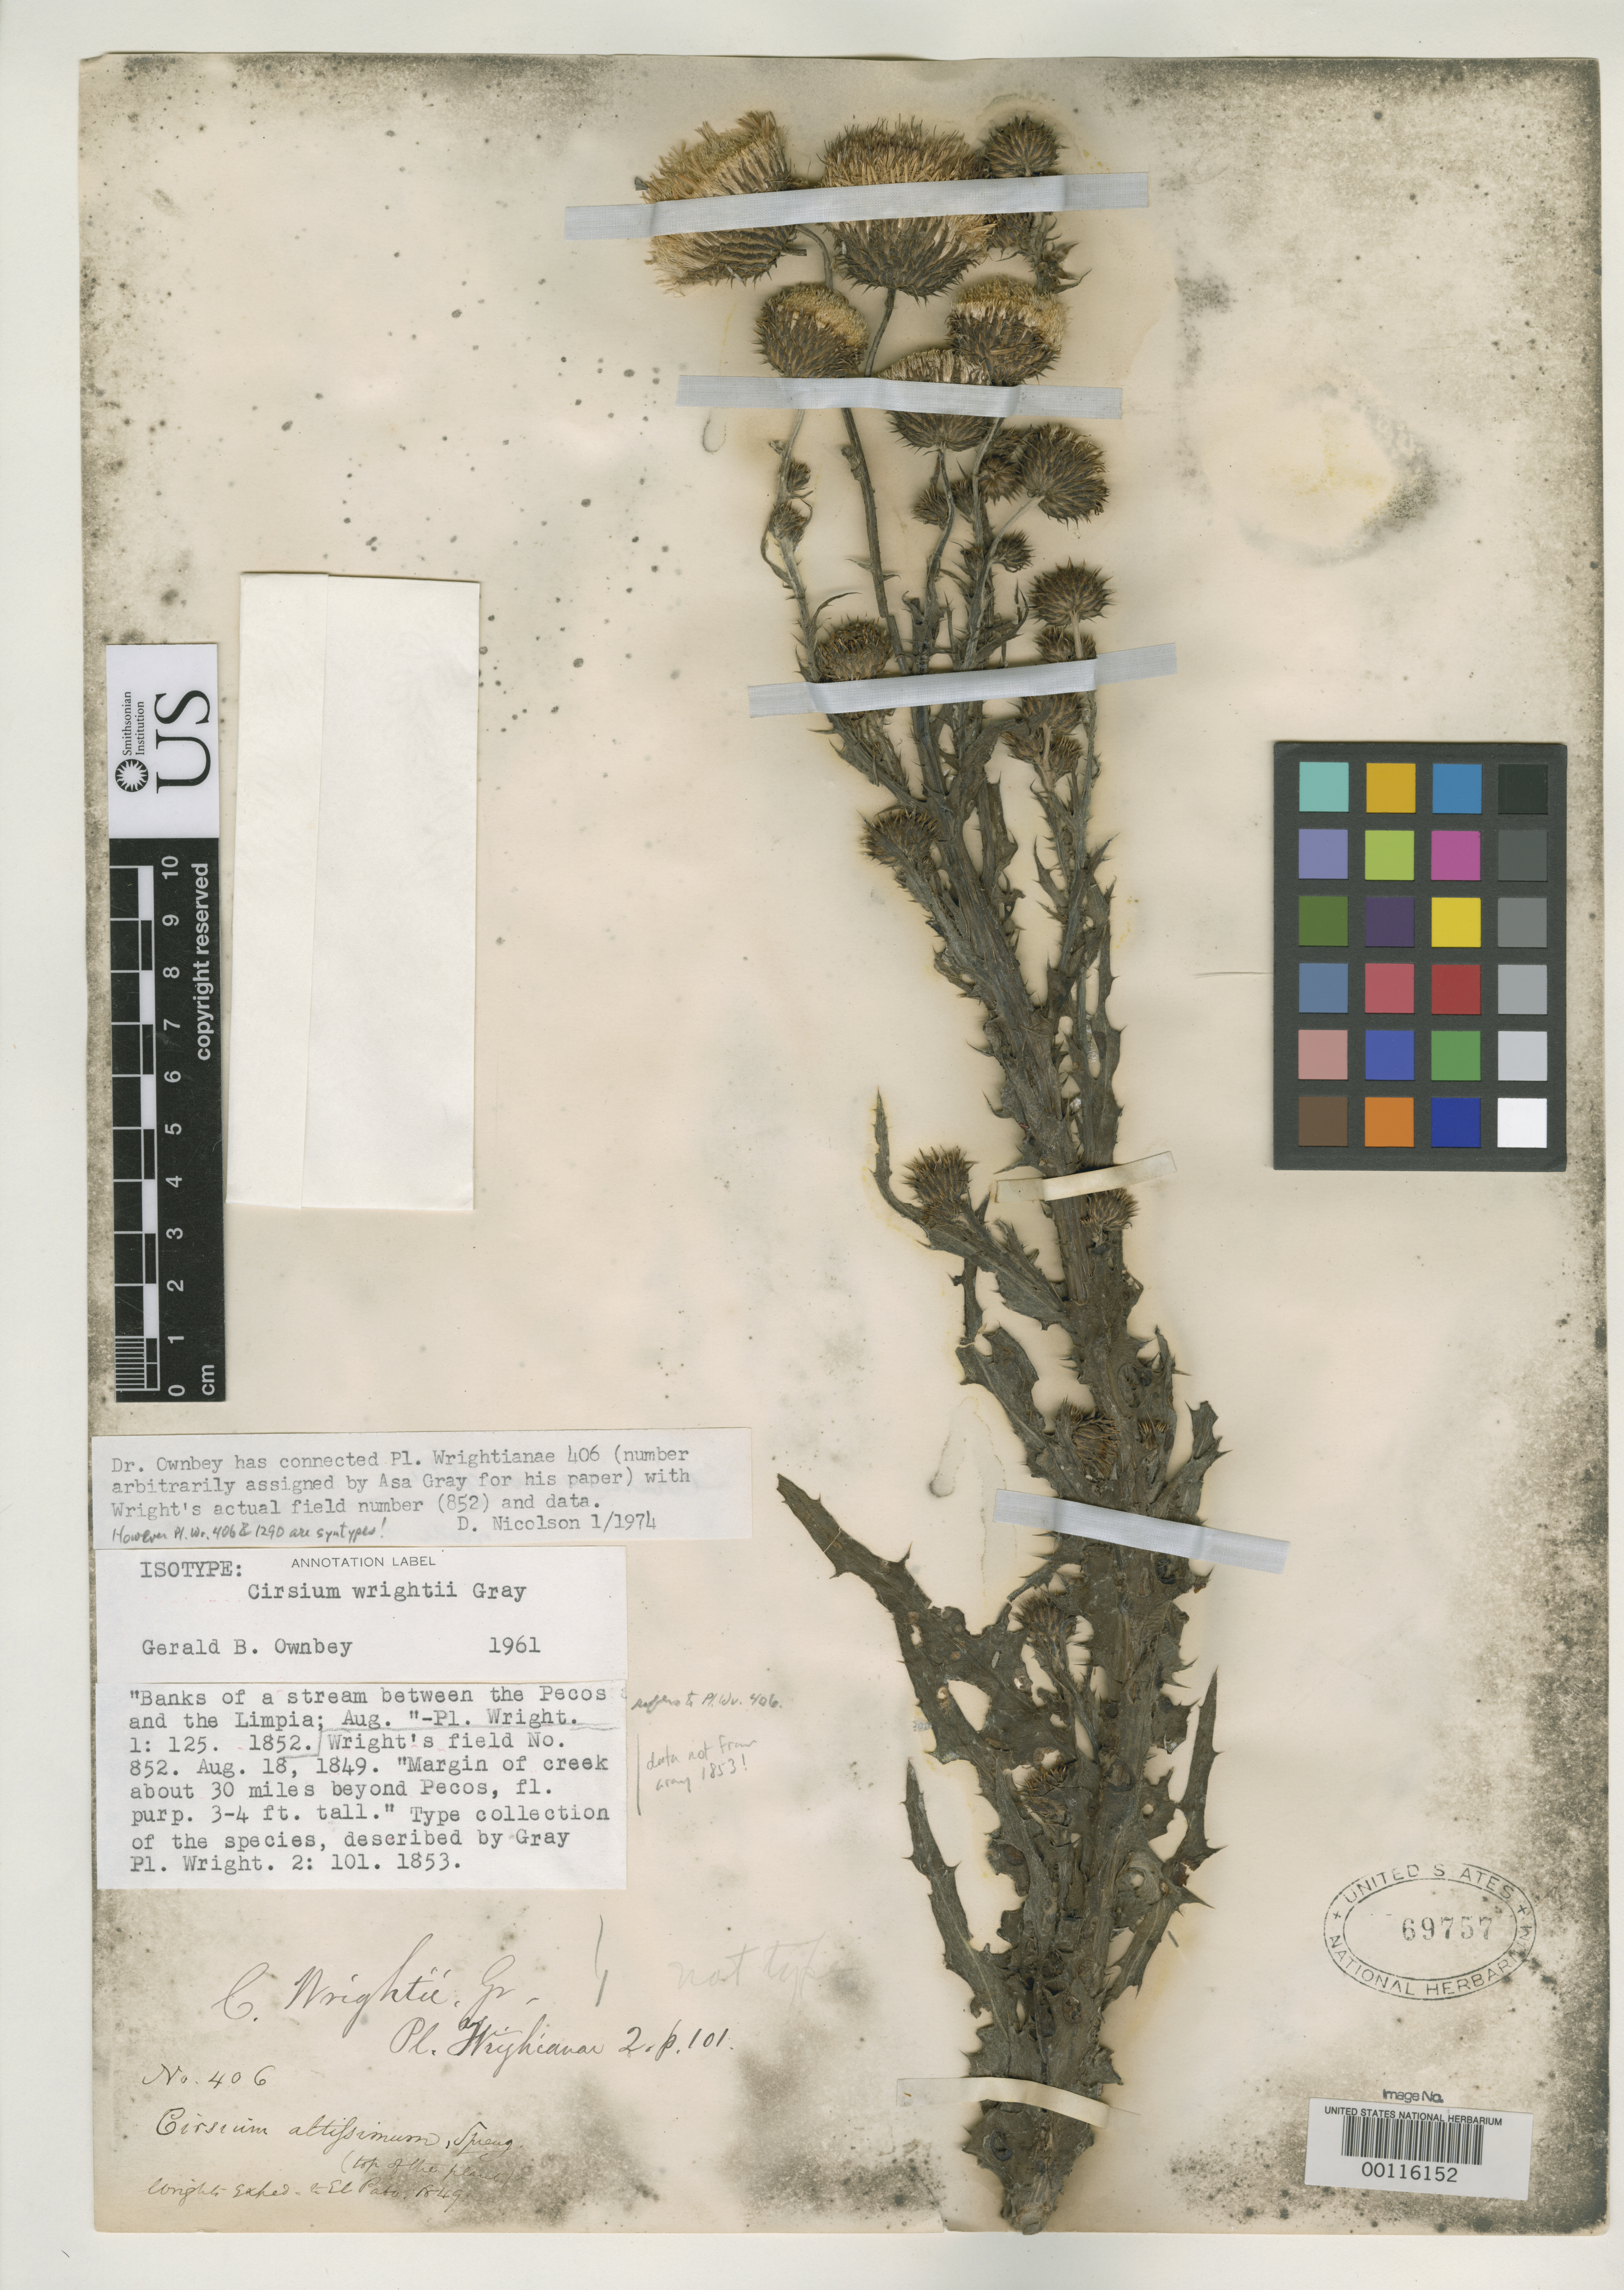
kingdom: Plantae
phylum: Tracheophyta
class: Magnoliopsida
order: Asterales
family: Asteraceae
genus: Cirsium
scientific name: Cirsium wrightii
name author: A. Gray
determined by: Ownbey, G. B.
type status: Isosyntype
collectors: C. Wright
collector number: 406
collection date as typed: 1849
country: United States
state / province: New Mexico / Texas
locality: El Paso.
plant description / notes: Wright 406 (field no. 852) treated as type by Ownbey, sheet annotated as isotype (but protologue cites 2 Wright specimens, 406 & 1290).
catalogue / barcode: US 69757